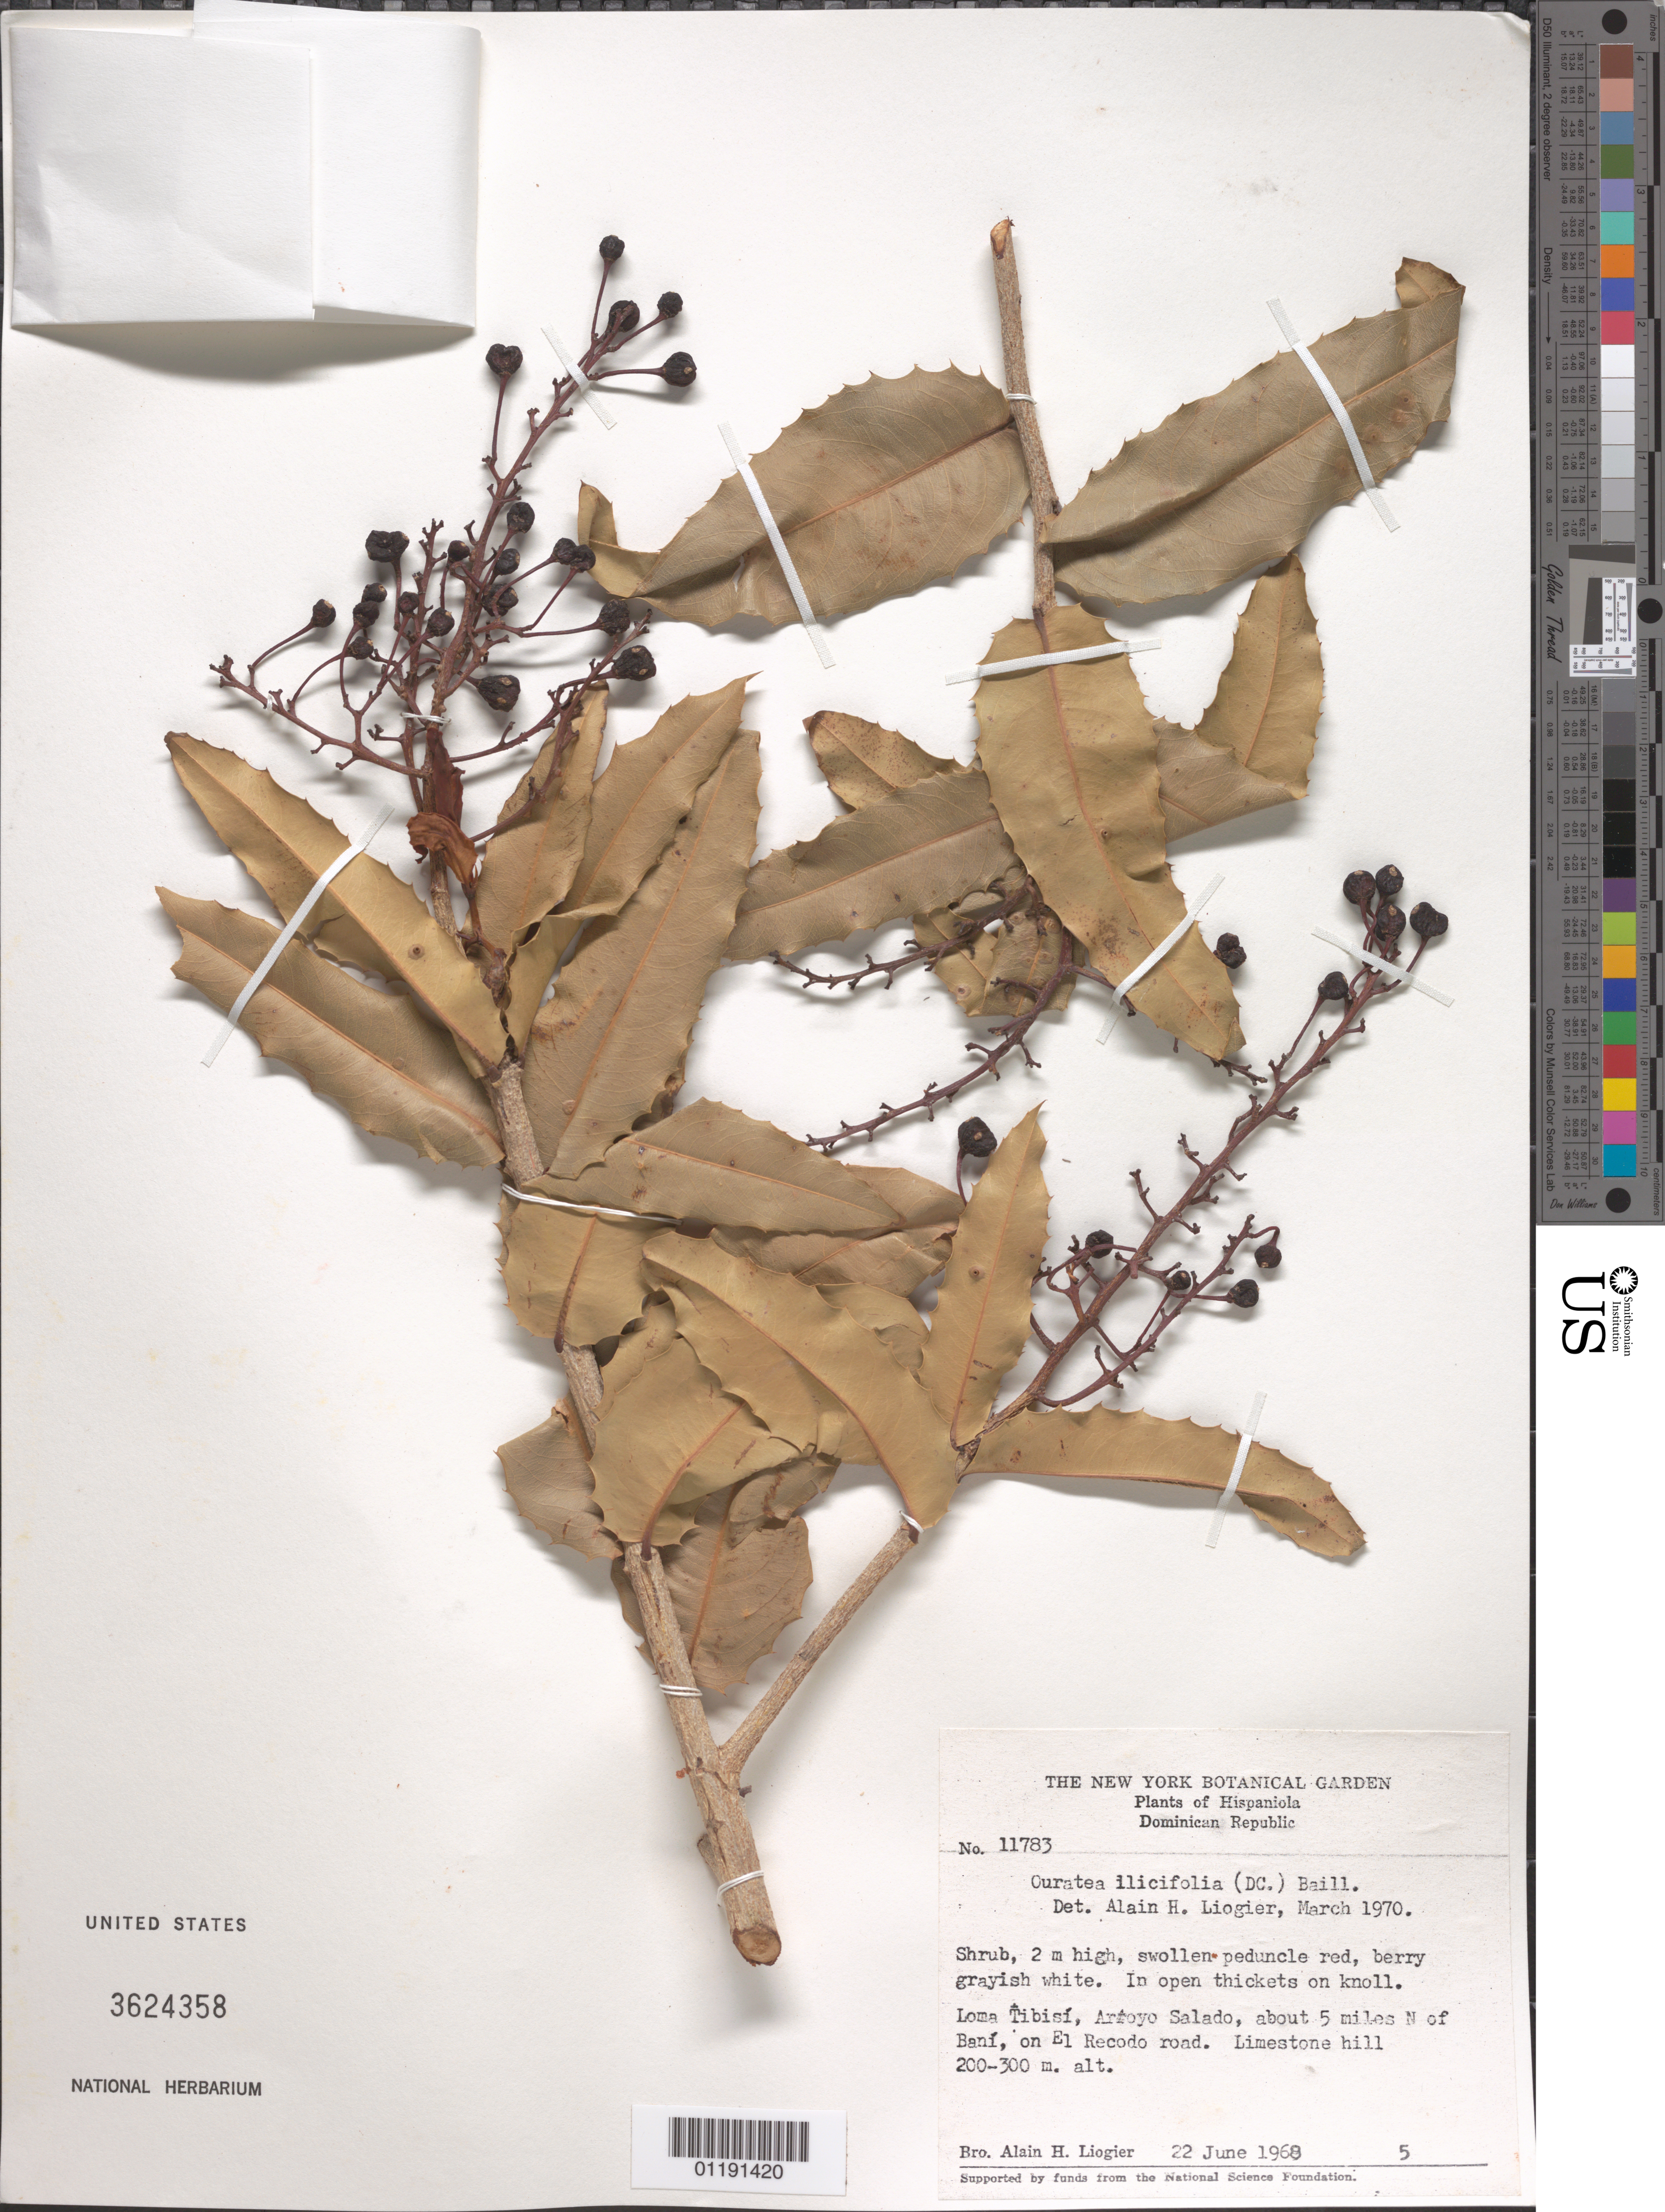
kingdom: Plantae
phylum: Tracheophyta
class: Magnoliopsida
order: Malpighiales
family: Ochnaceae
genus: Ouratea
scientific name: Ouratea ilicifolia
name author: (DC.) Baill.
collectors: A. H. Liogier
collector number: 11783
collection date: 1968-06-22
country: Dominican Republic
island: Hispaniola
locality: Loma Tibisí, Arroyo Salado, about 5 miles N of Baní, on El Recodo road.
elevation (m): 200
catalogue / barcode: US 3624358